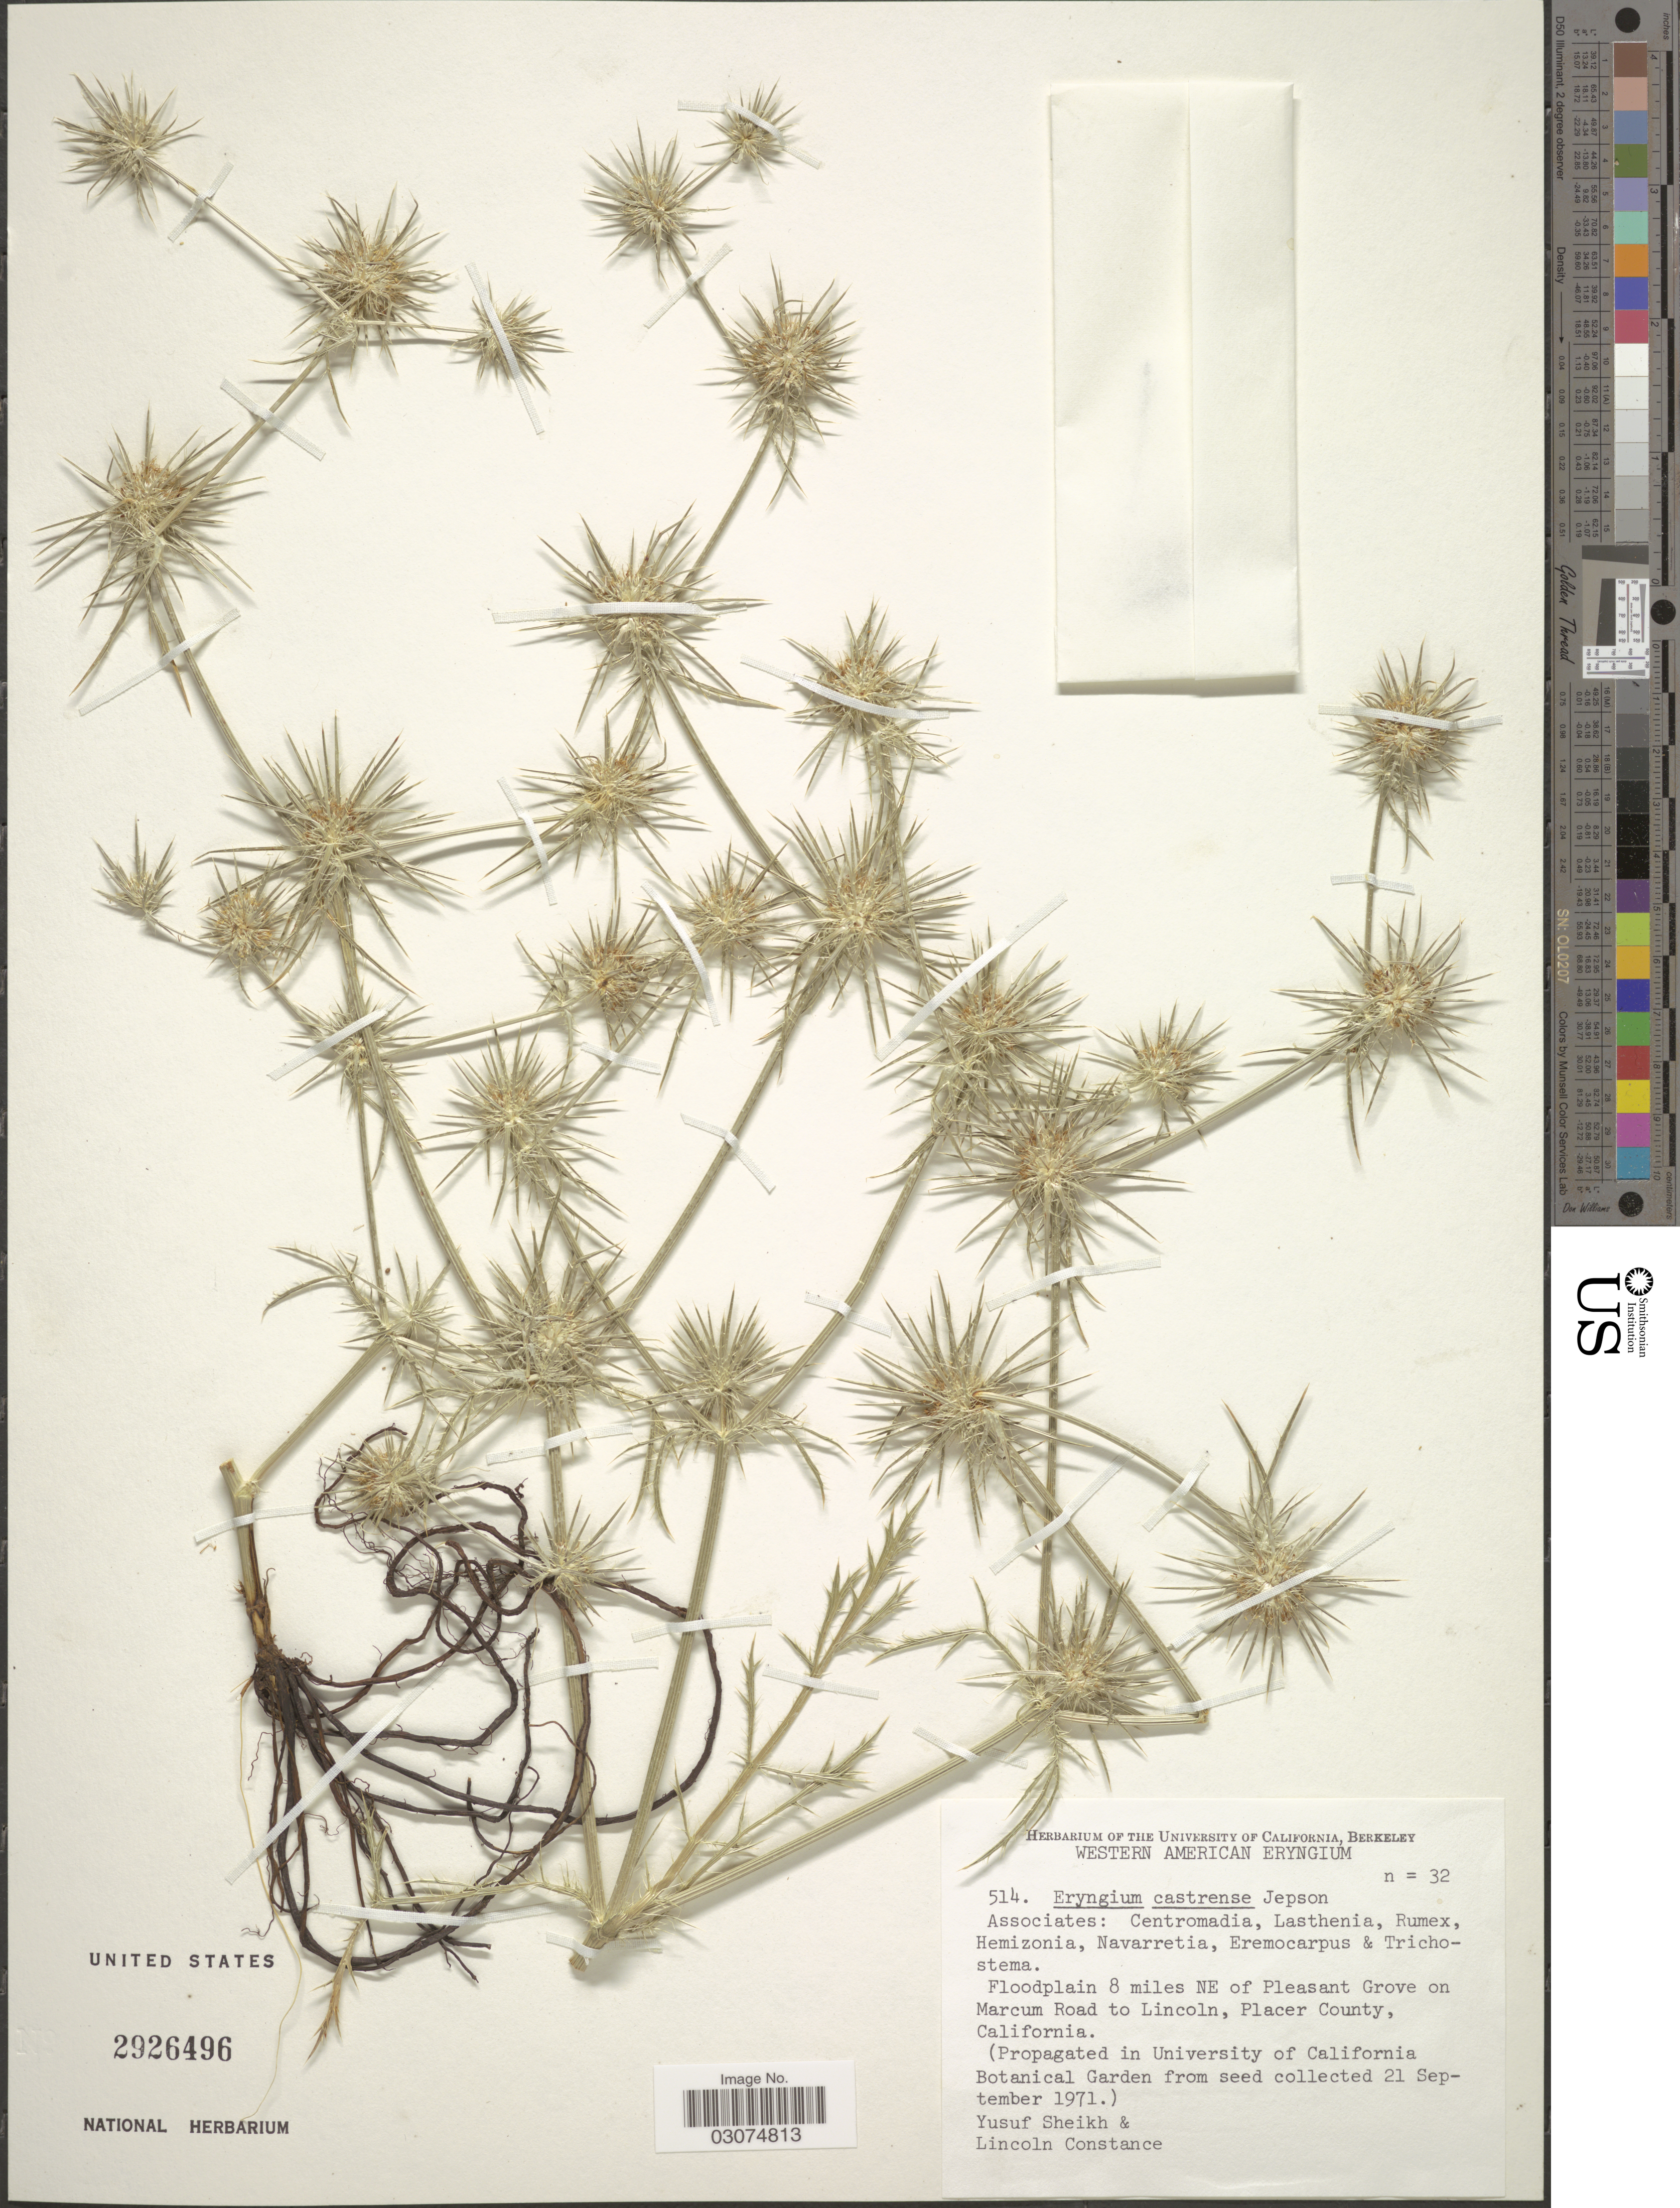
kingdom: Plantae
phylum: Tracheophyta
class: Magnoliopsida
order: Apiales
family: Apiaceae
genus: Eryngium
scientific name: Eryngium castrense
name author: Jeps.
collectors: Y. Sheikh & L. Constance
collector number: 514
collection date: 1971-09-21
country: United States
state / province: California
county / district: Placer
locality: Floodplain 8 miles NE of Pleasant Grove on Marcum Road to Lincoln, Placer County.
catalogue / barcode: US 2926496